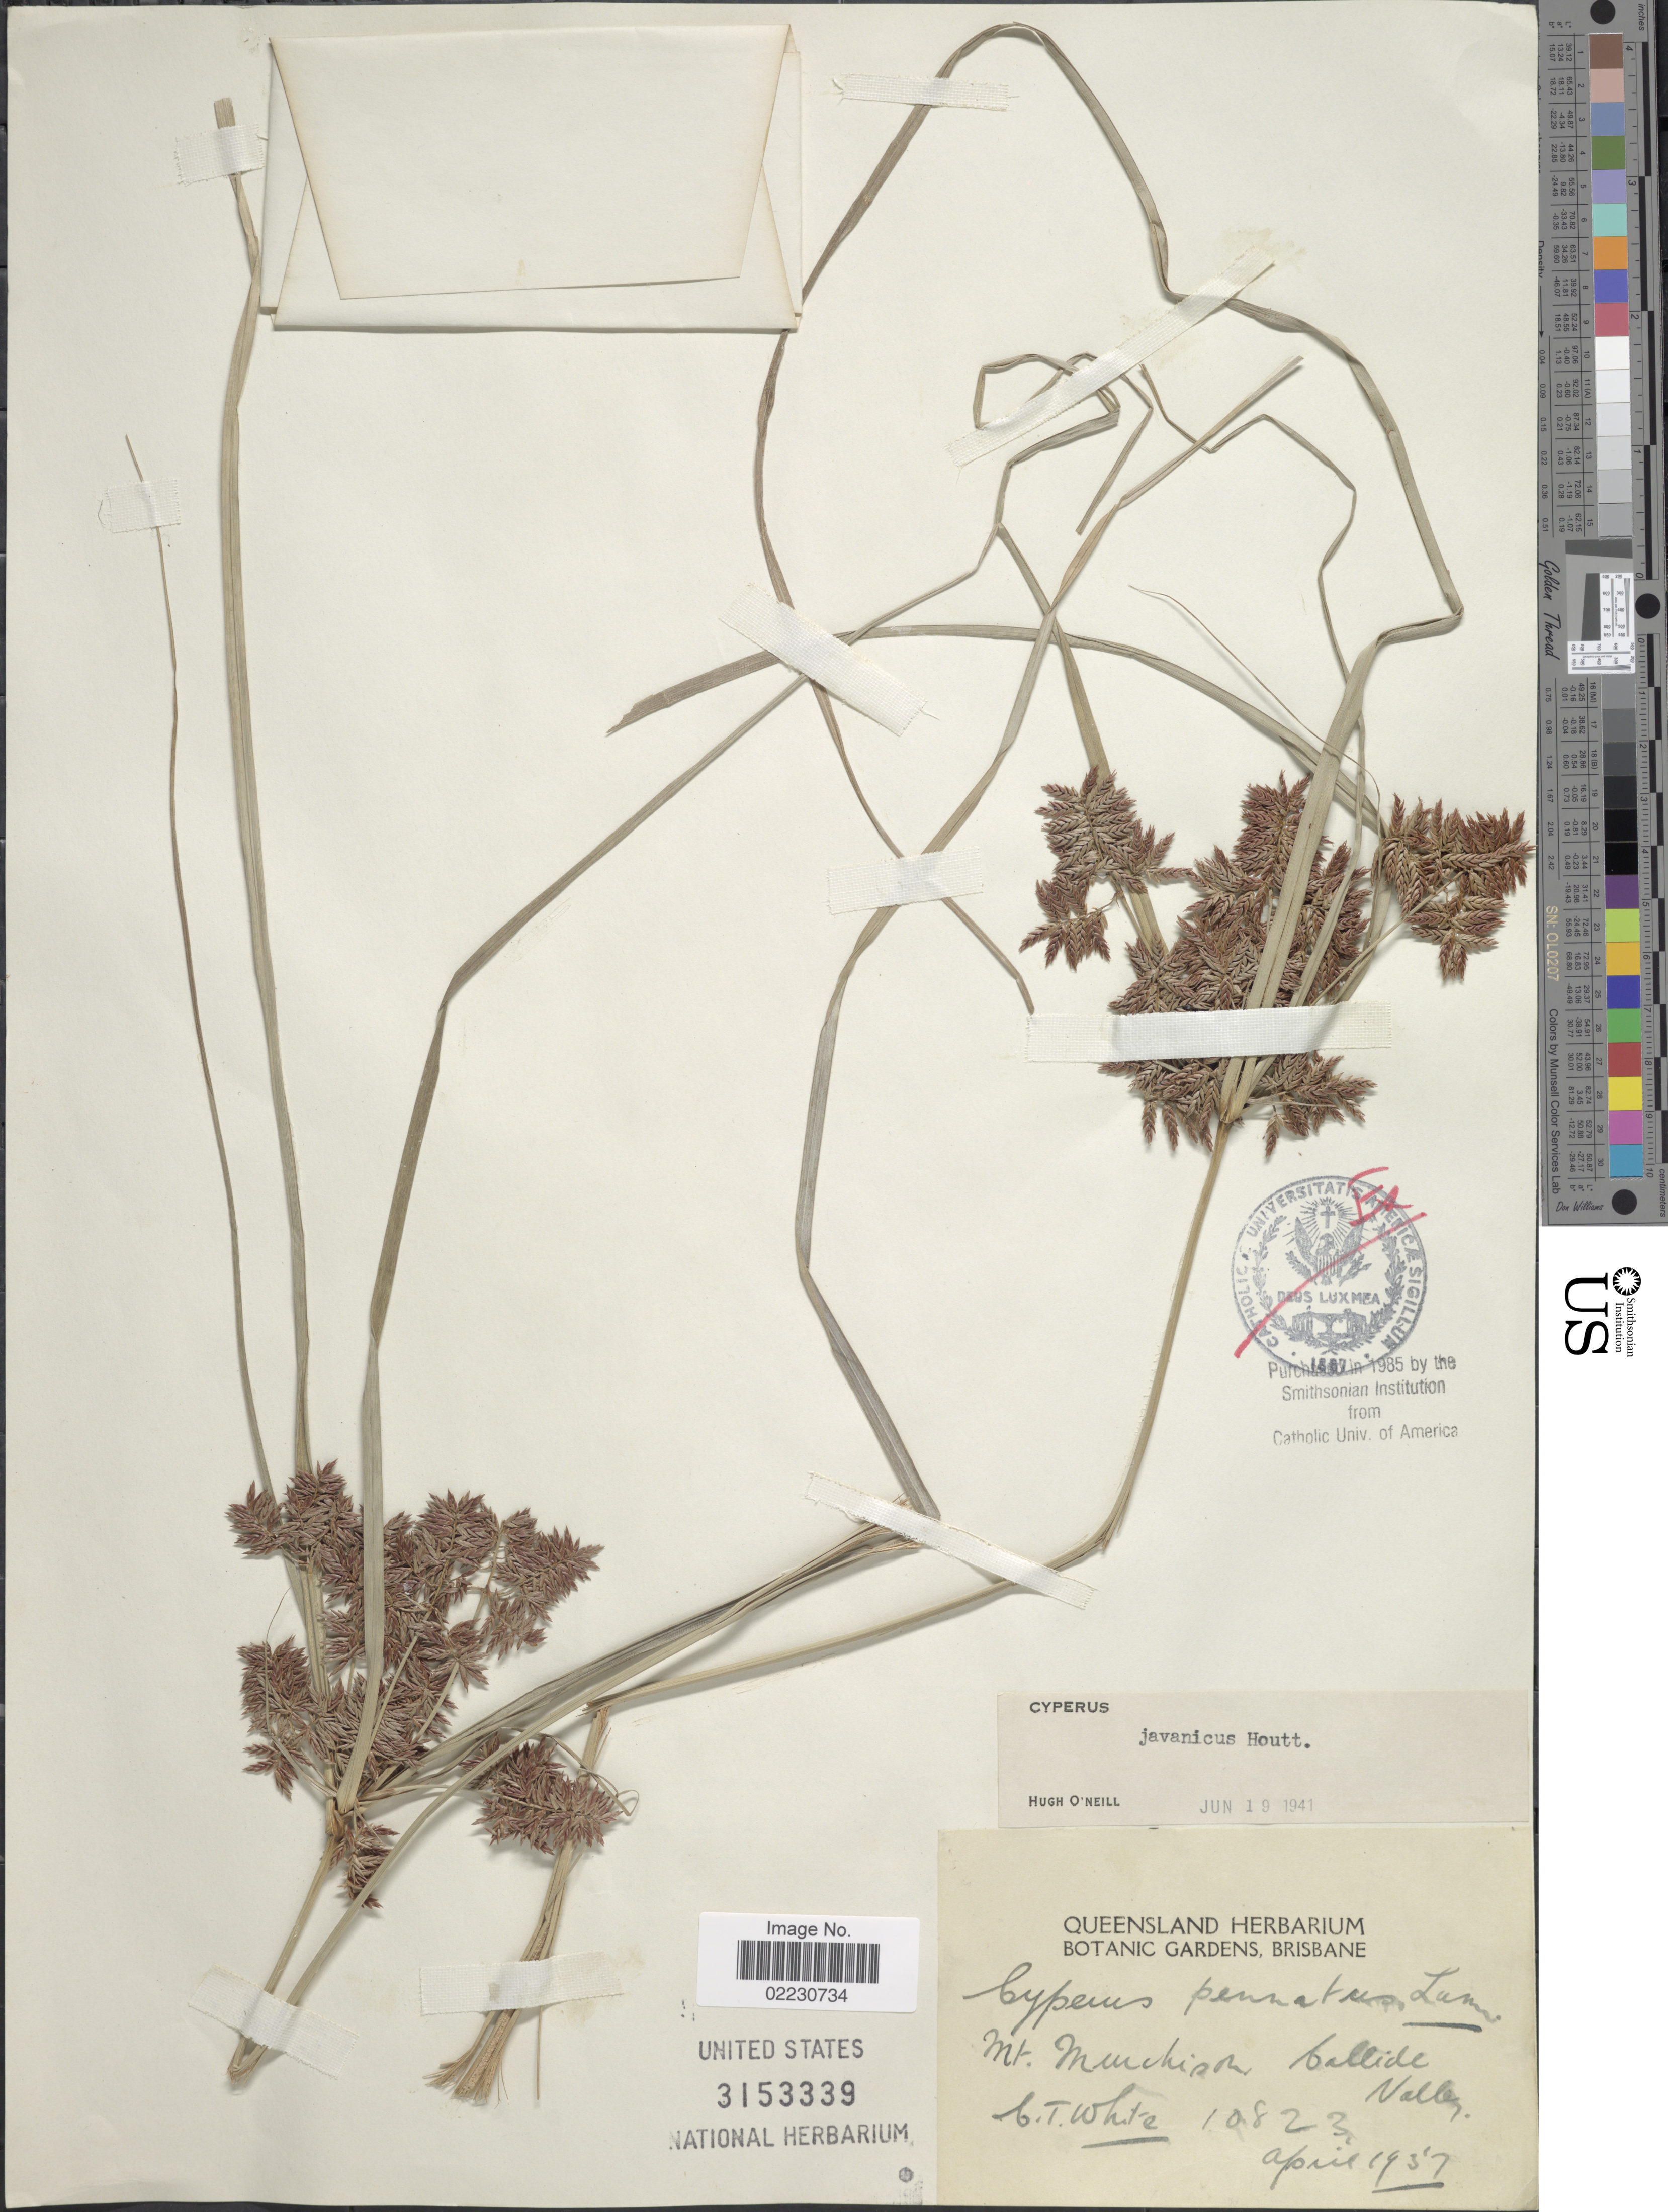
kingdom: Plantae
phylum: Tracheophyta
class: Liliopsida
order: Poales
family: Cyperaceae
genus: Cyperus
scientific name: Cyperus javanicus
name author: Houtt.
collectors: C. T. White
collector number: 10823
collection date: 1937-04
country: Australia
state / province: Queensland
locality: Mt. Murchison, Callide Valley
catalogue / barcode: US 3153339